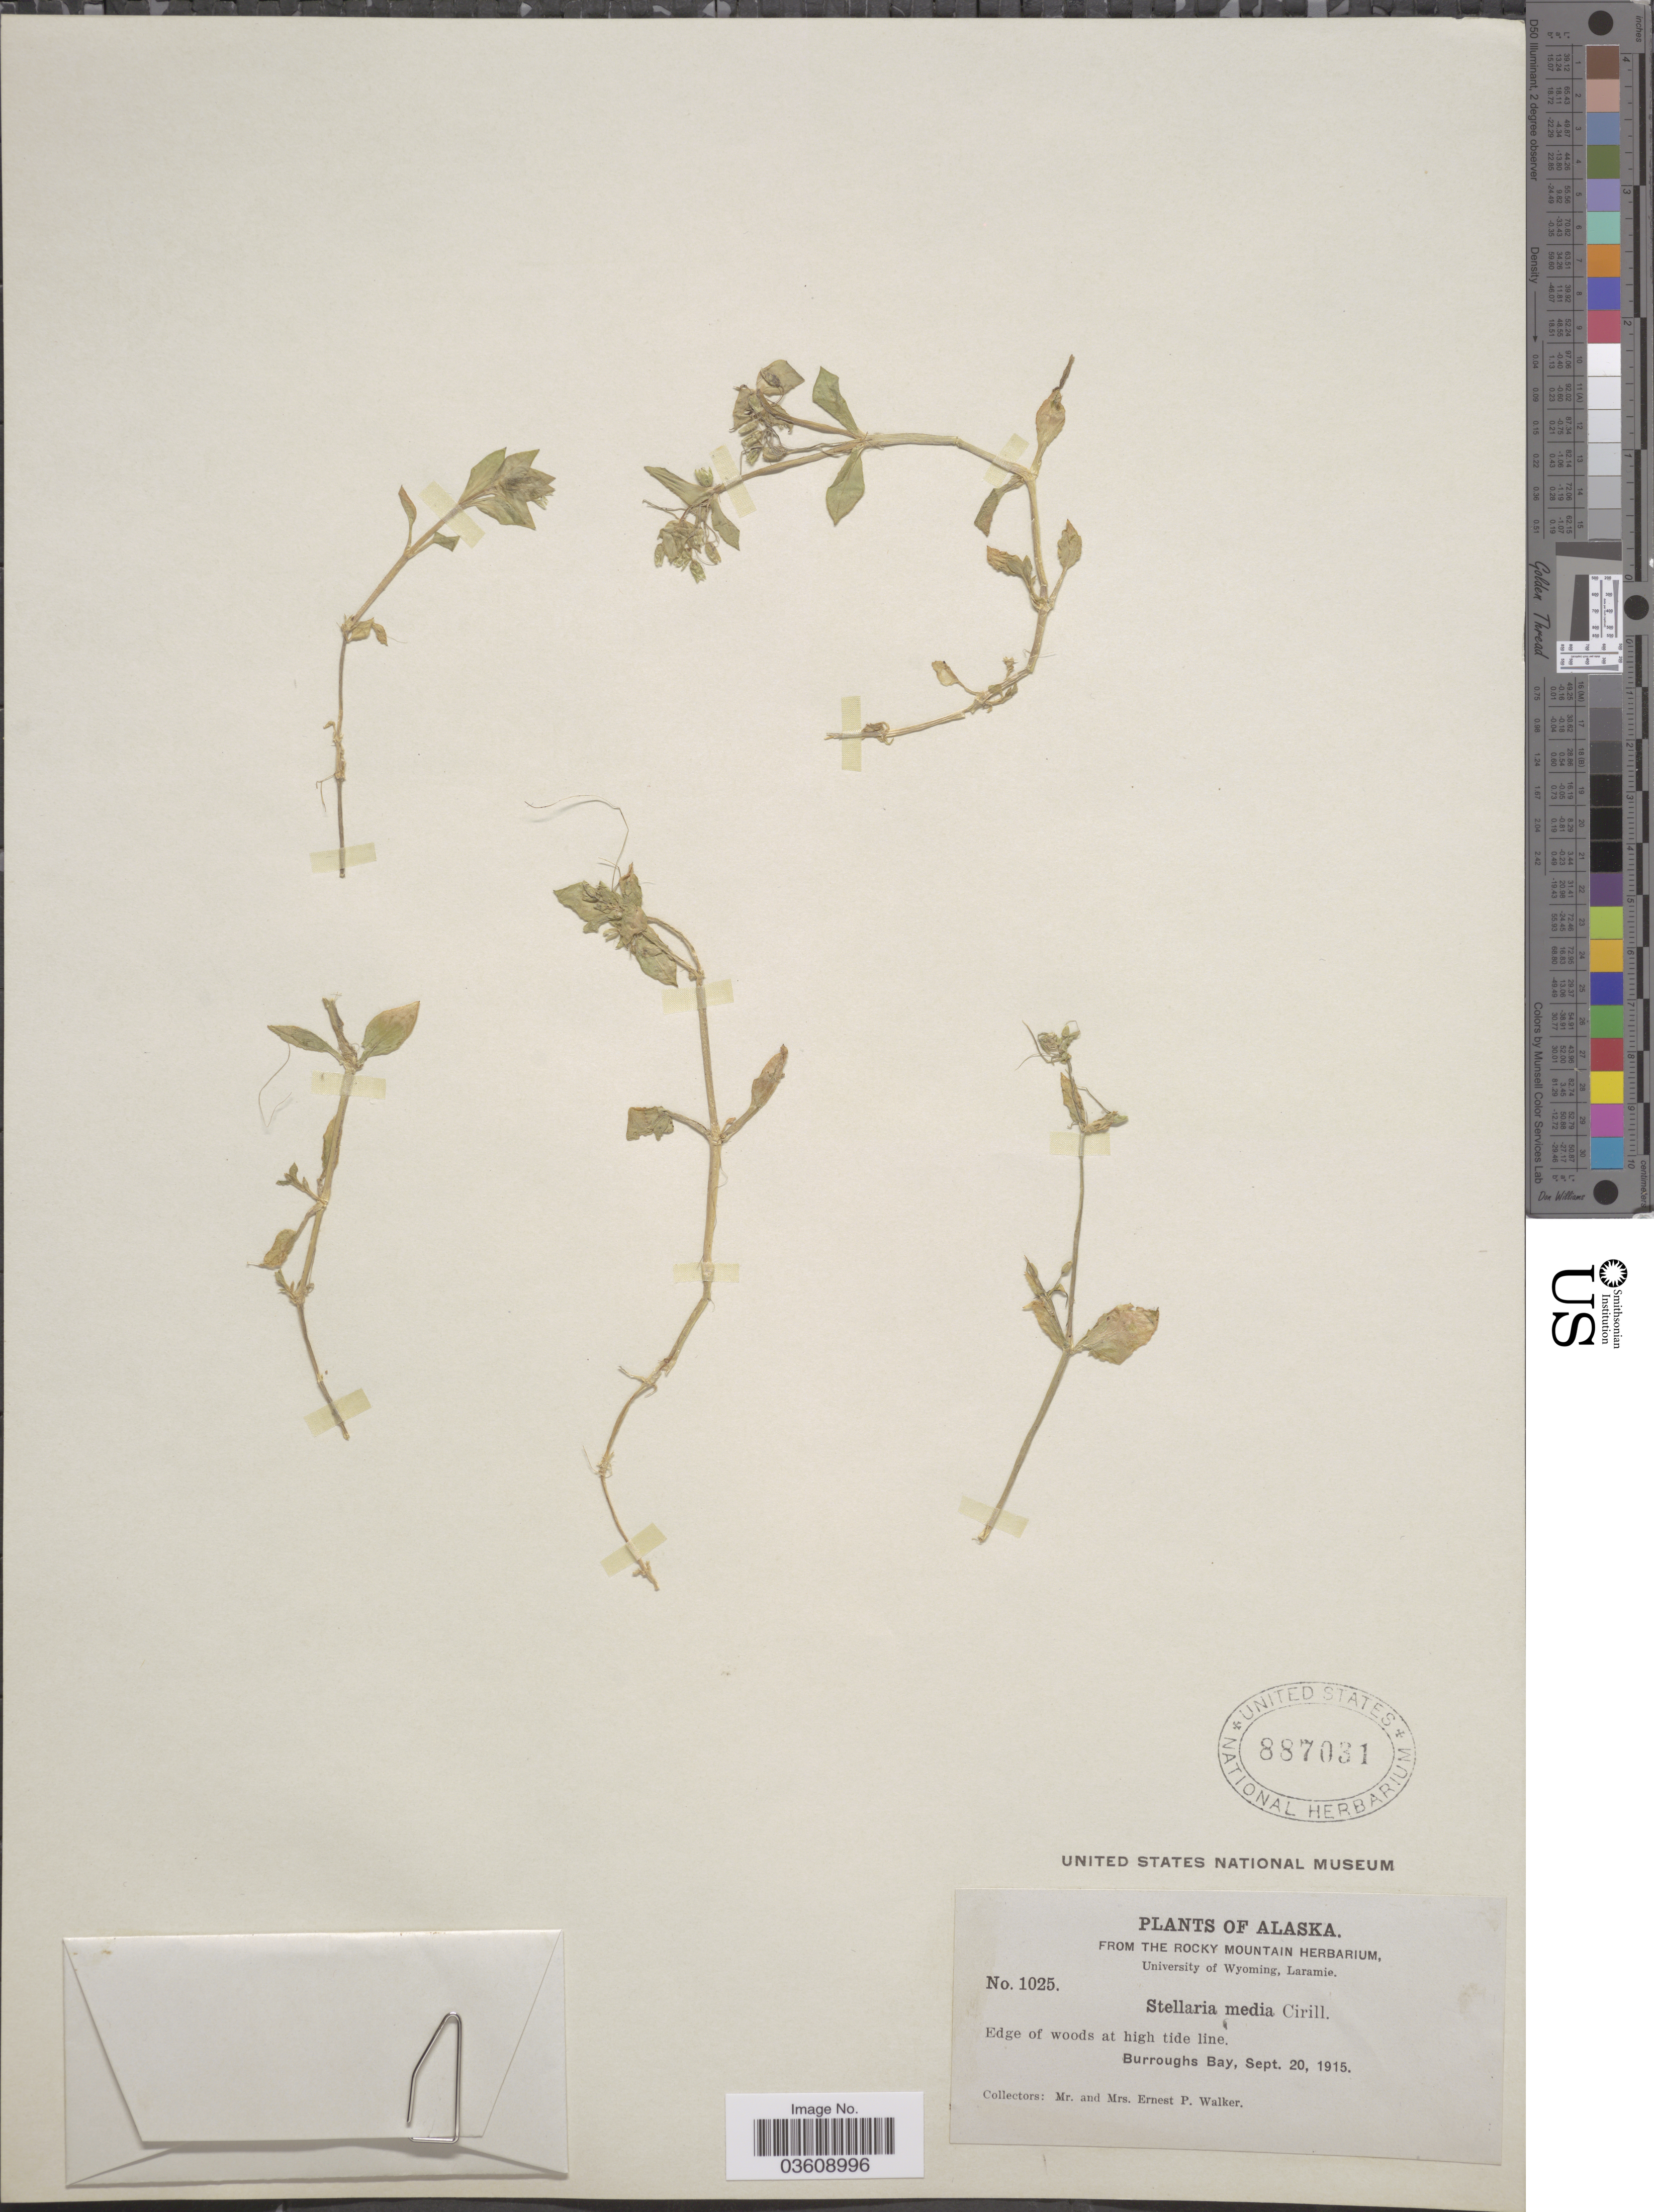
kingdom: Plantae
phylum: Tracheophyta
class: Magnoliopsida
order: Caryophyllales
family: Caryophyllaceae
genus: Stellaria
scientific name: Stellaria media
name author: (L.) Vill.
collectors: E. P. Walker & E. Walker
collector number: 1025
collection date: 1915-09-20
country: United States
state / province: Alaska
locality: Burroughs Bay.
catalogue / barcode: US 887031